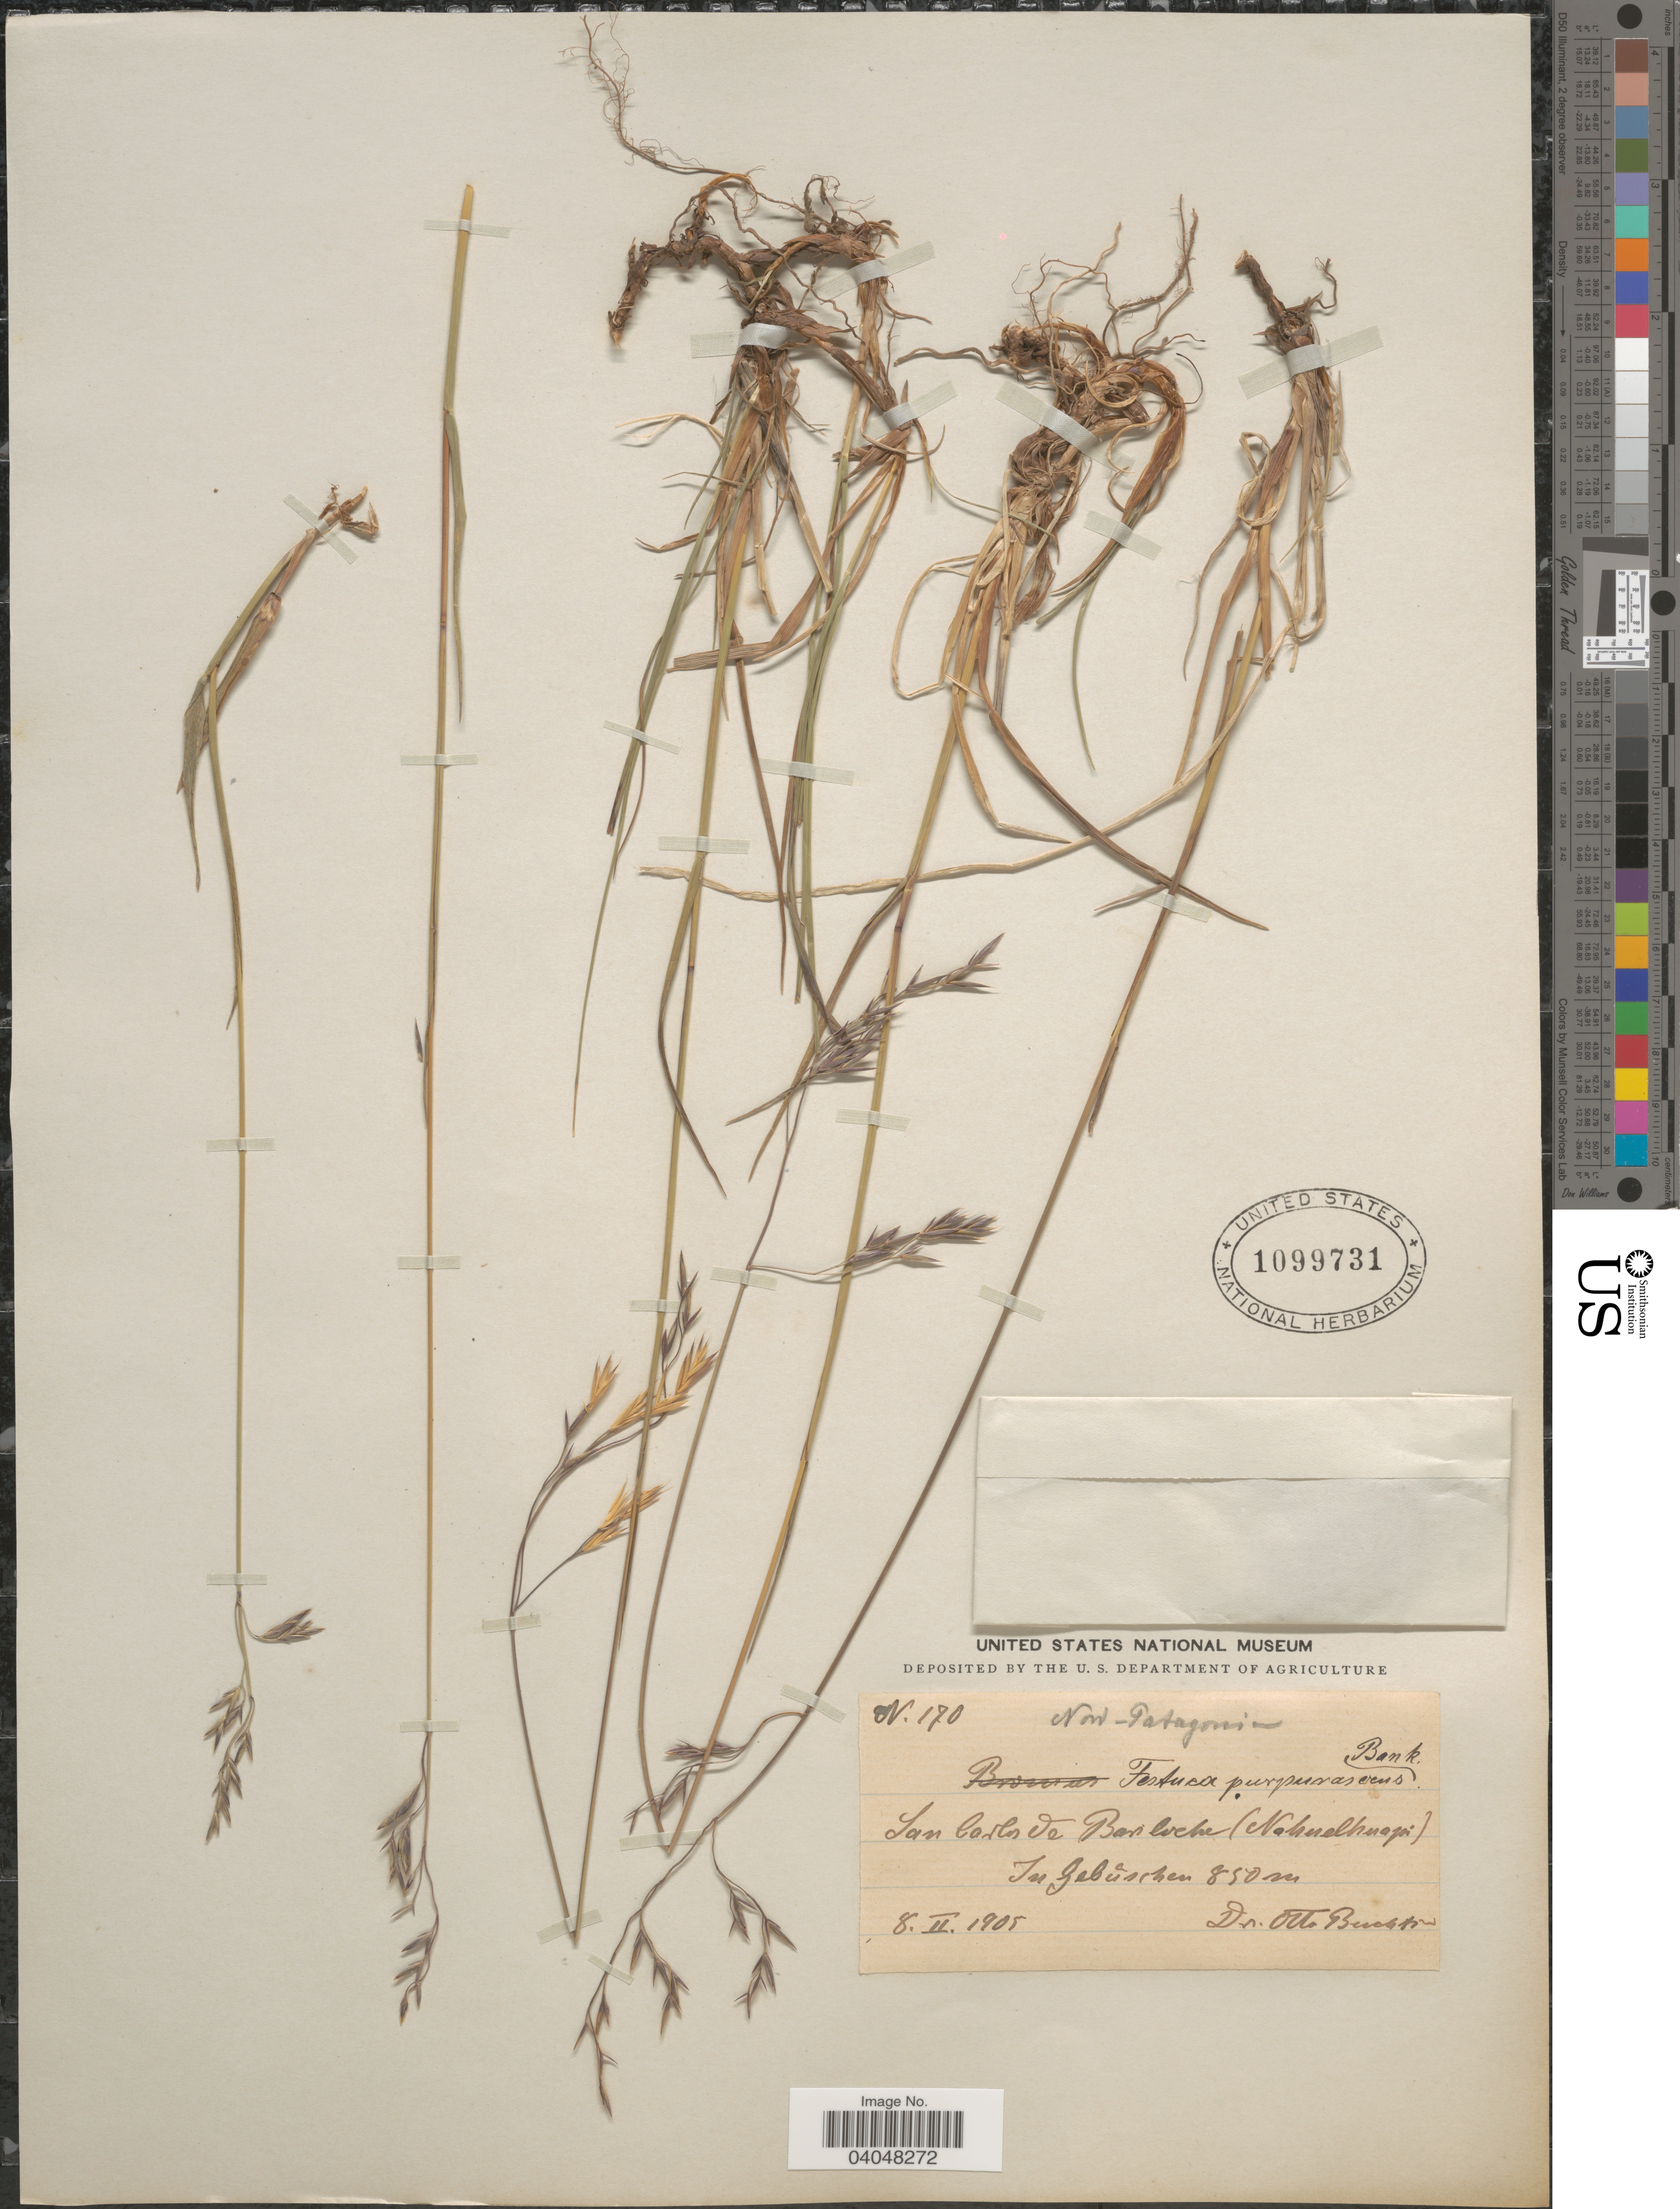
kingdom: Plantae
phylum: Tracheophyta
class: Liliopsida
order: Poales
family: Poaceae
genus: Festuca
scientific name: Festuca purpurascens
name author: Banks & Sol. ex Hook. f.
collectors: O. Buchtien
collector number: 170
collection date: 1905-02-08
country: Argentina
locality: Nord-Patagonia. San Carlos de Bariloche (Nahuelhuapi) In Gebuschen.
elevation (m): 850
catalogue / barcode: US 1099731